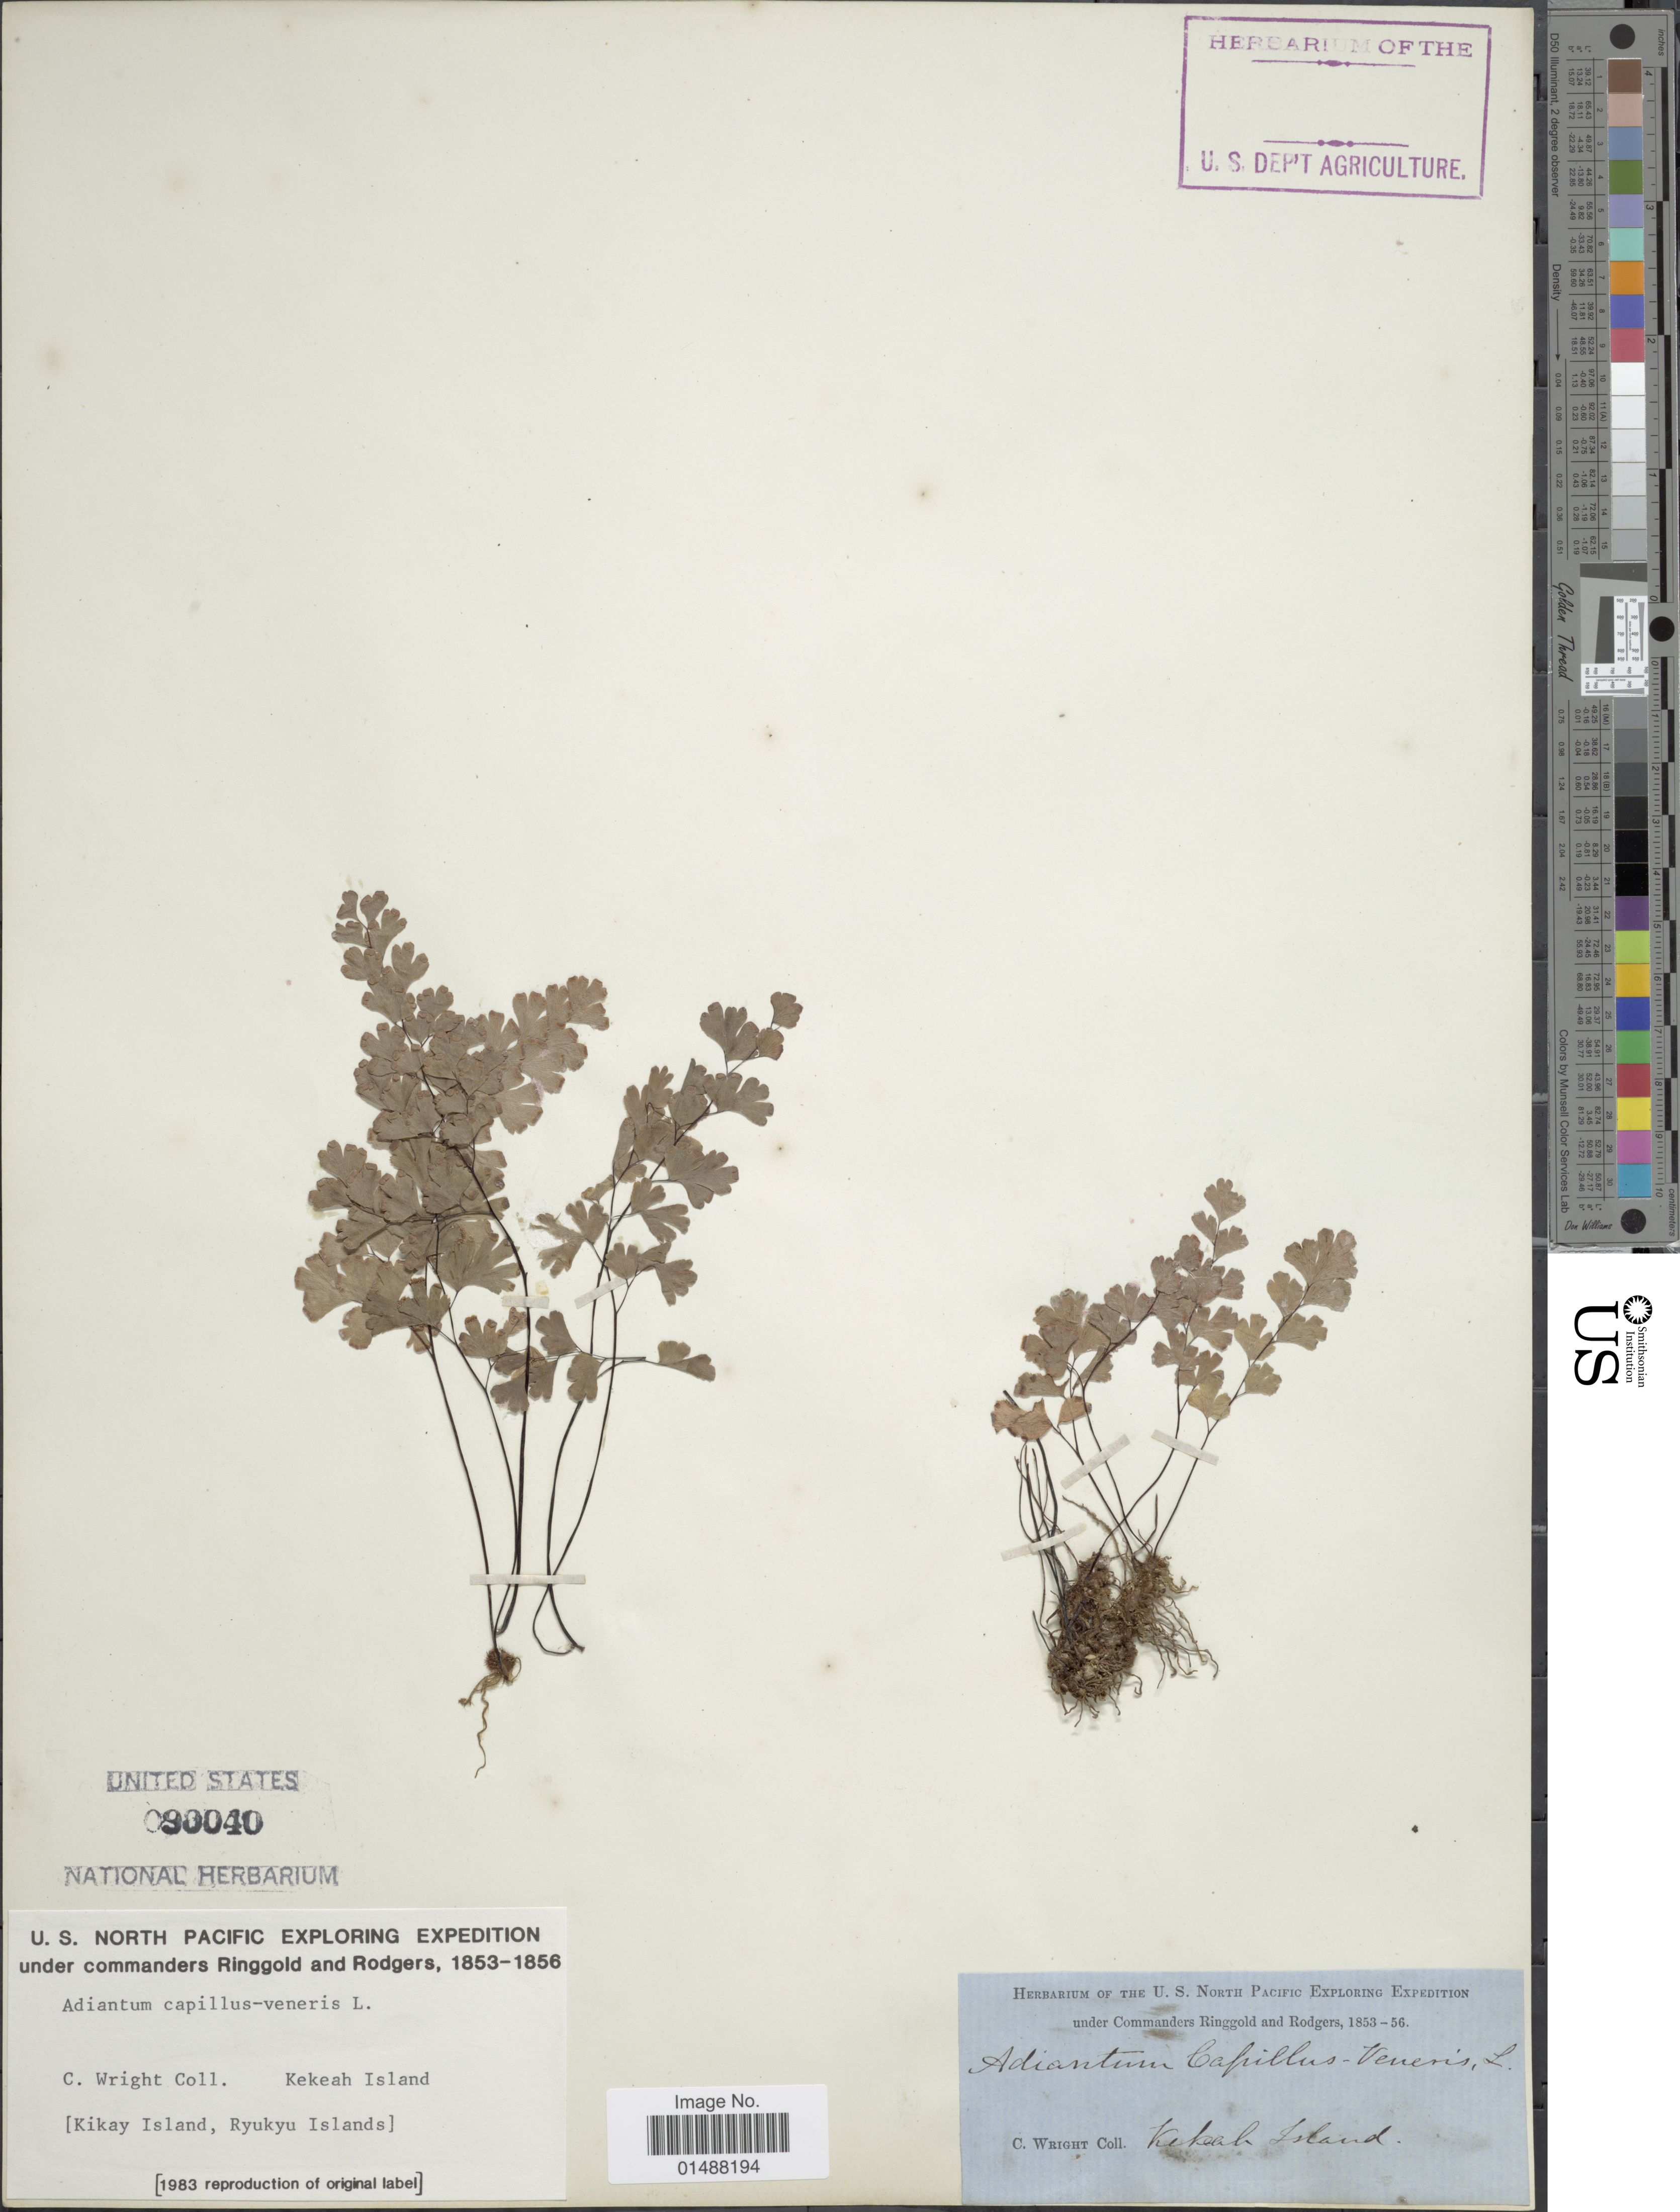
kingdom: Plantae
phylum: Tracheophyta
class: Polypodiopsida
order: Polypodiales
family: Pteridaceae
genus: Adiantum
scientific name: Adiantum capillus-veneris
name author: L.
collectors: C. Wright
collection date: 1983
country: Japan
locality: Kekeah Island [Kikay Island, Ryukyu Islands]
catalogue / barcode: US 90040